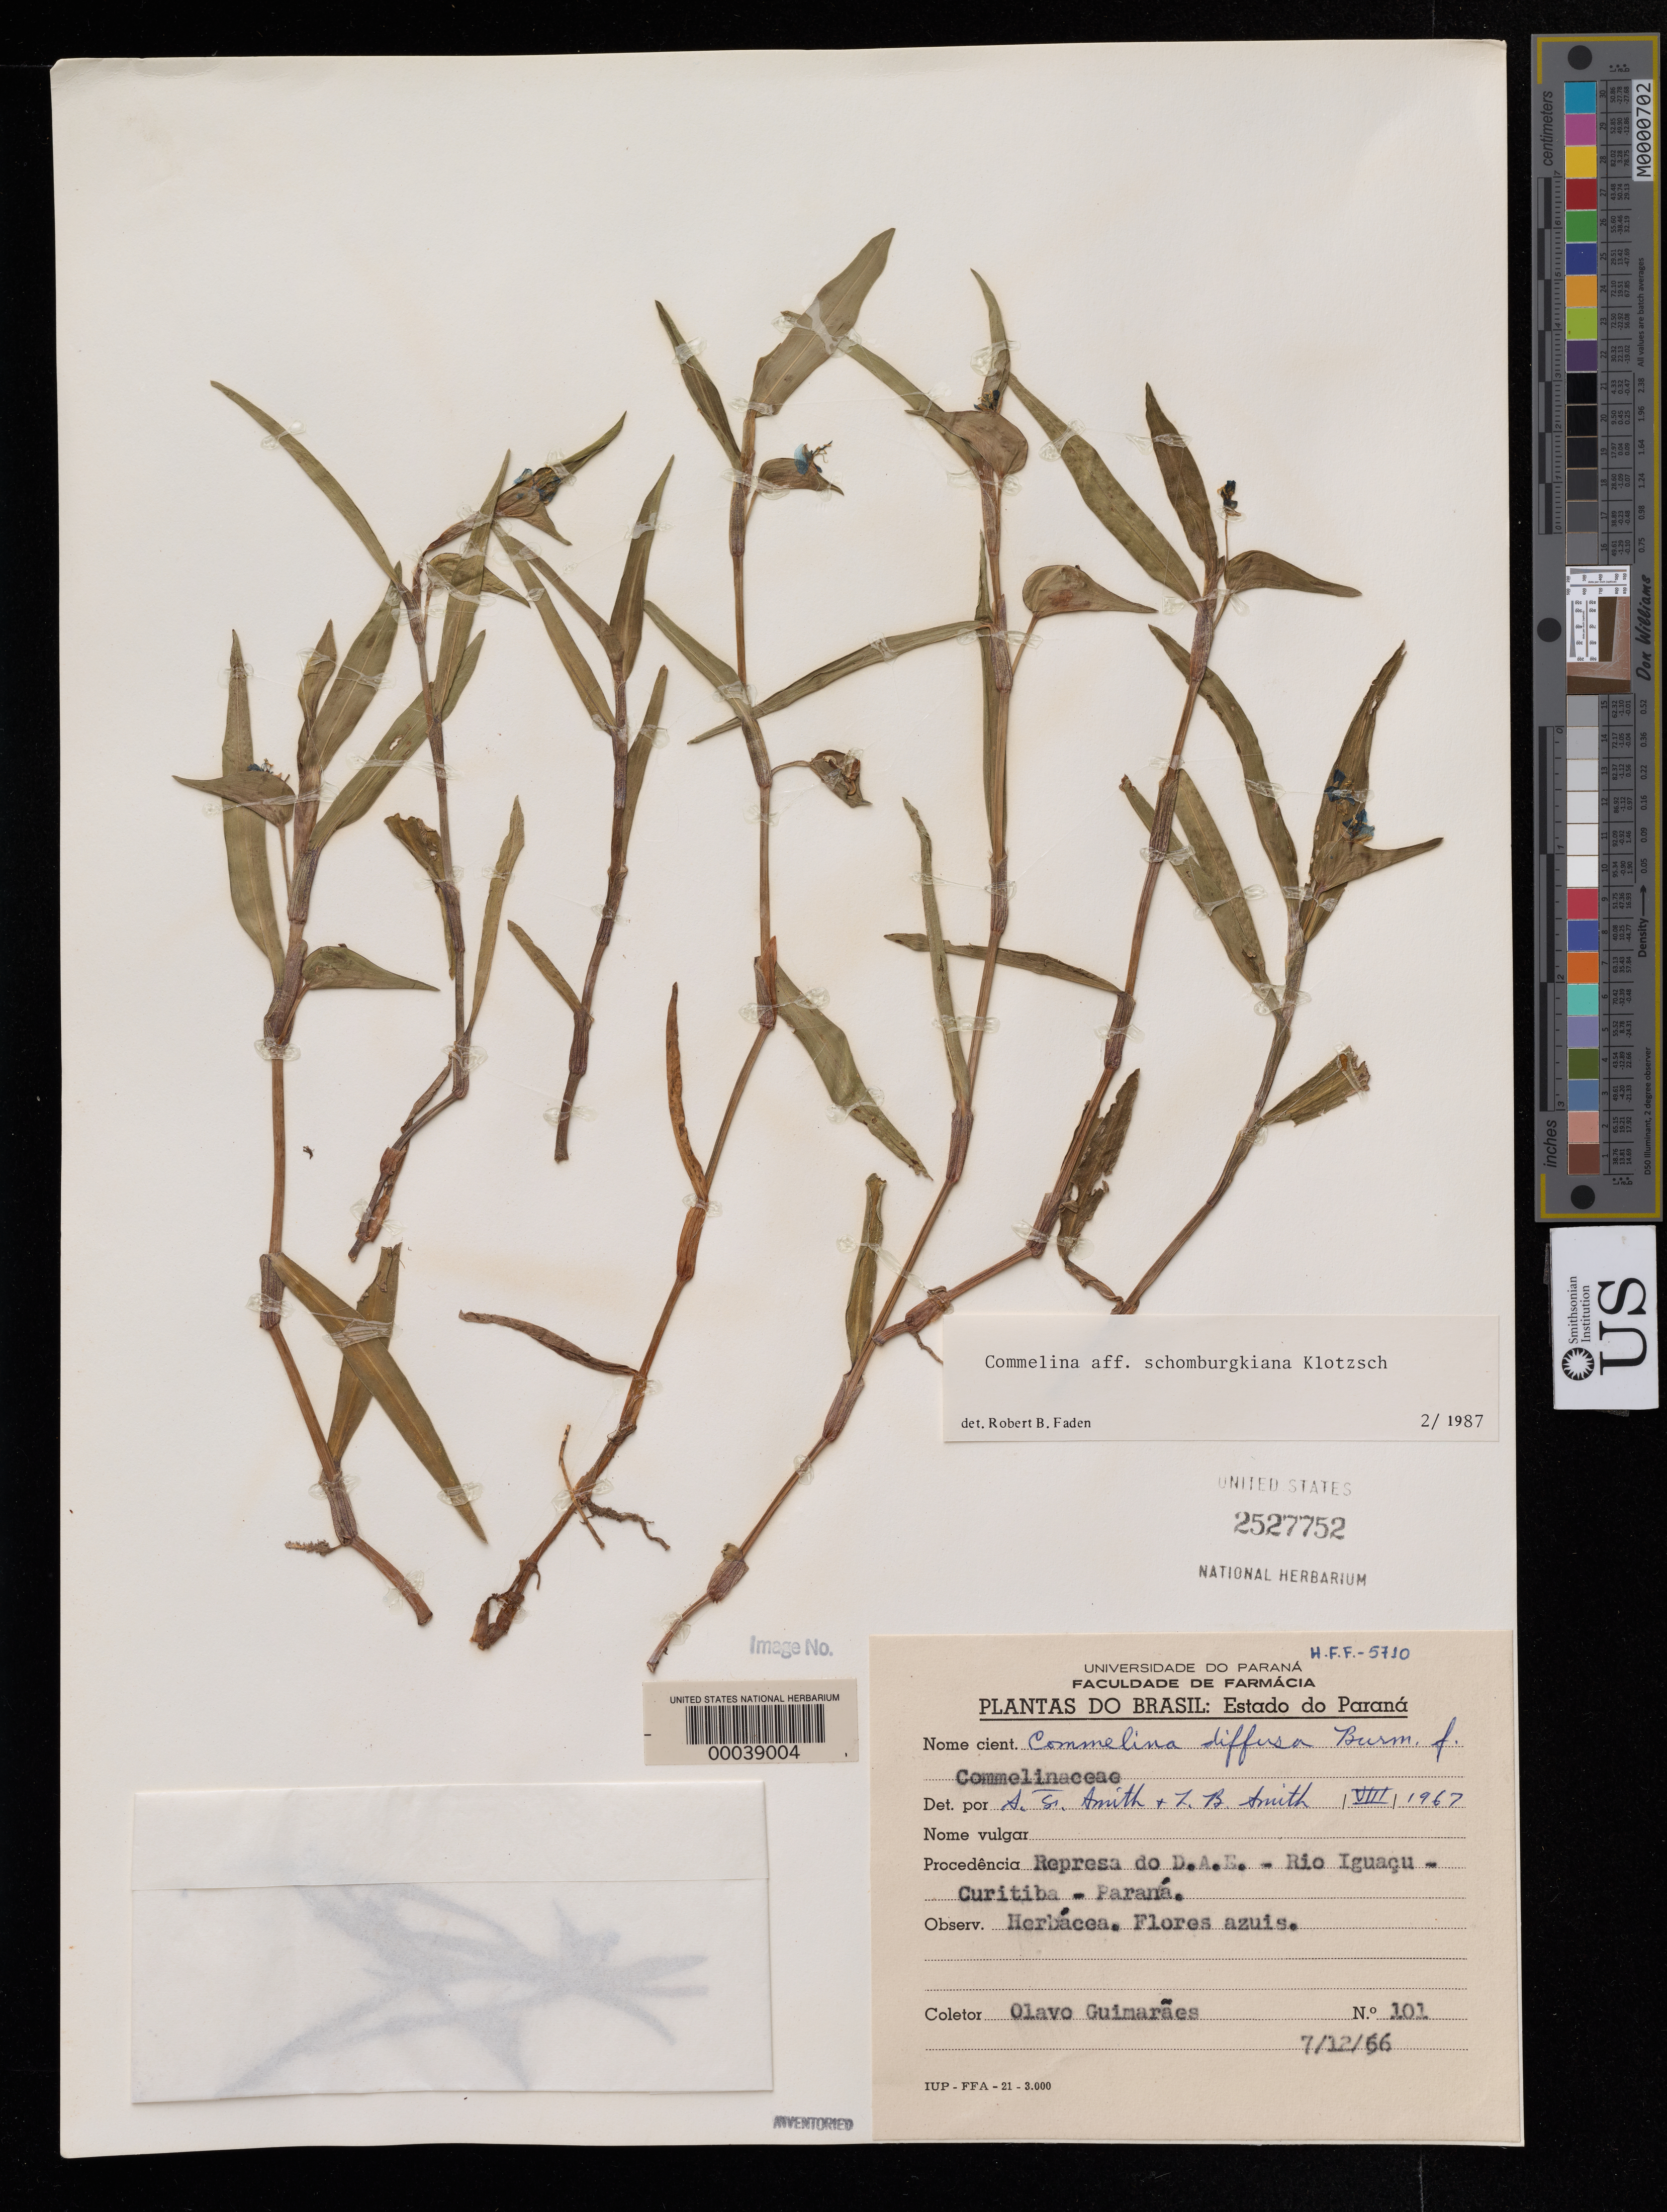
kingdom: Plantae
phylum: Tracheophyta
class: Liliopsida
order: Commelinales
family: Commelinaceae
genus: Commelina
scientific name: Commelina schomburgkiana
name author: Klotzsch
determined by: Faden, Robert B., (US), Smithsonian Institution - National Museum of Natural History (UNITED STATES)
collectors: O. A. Guimarães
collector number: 101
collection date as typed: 07 Dec 1966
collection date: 1966-12-07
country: Brazil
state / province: Paraná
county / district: Curitiba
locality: Rio iquacu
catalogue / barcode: US 2527752